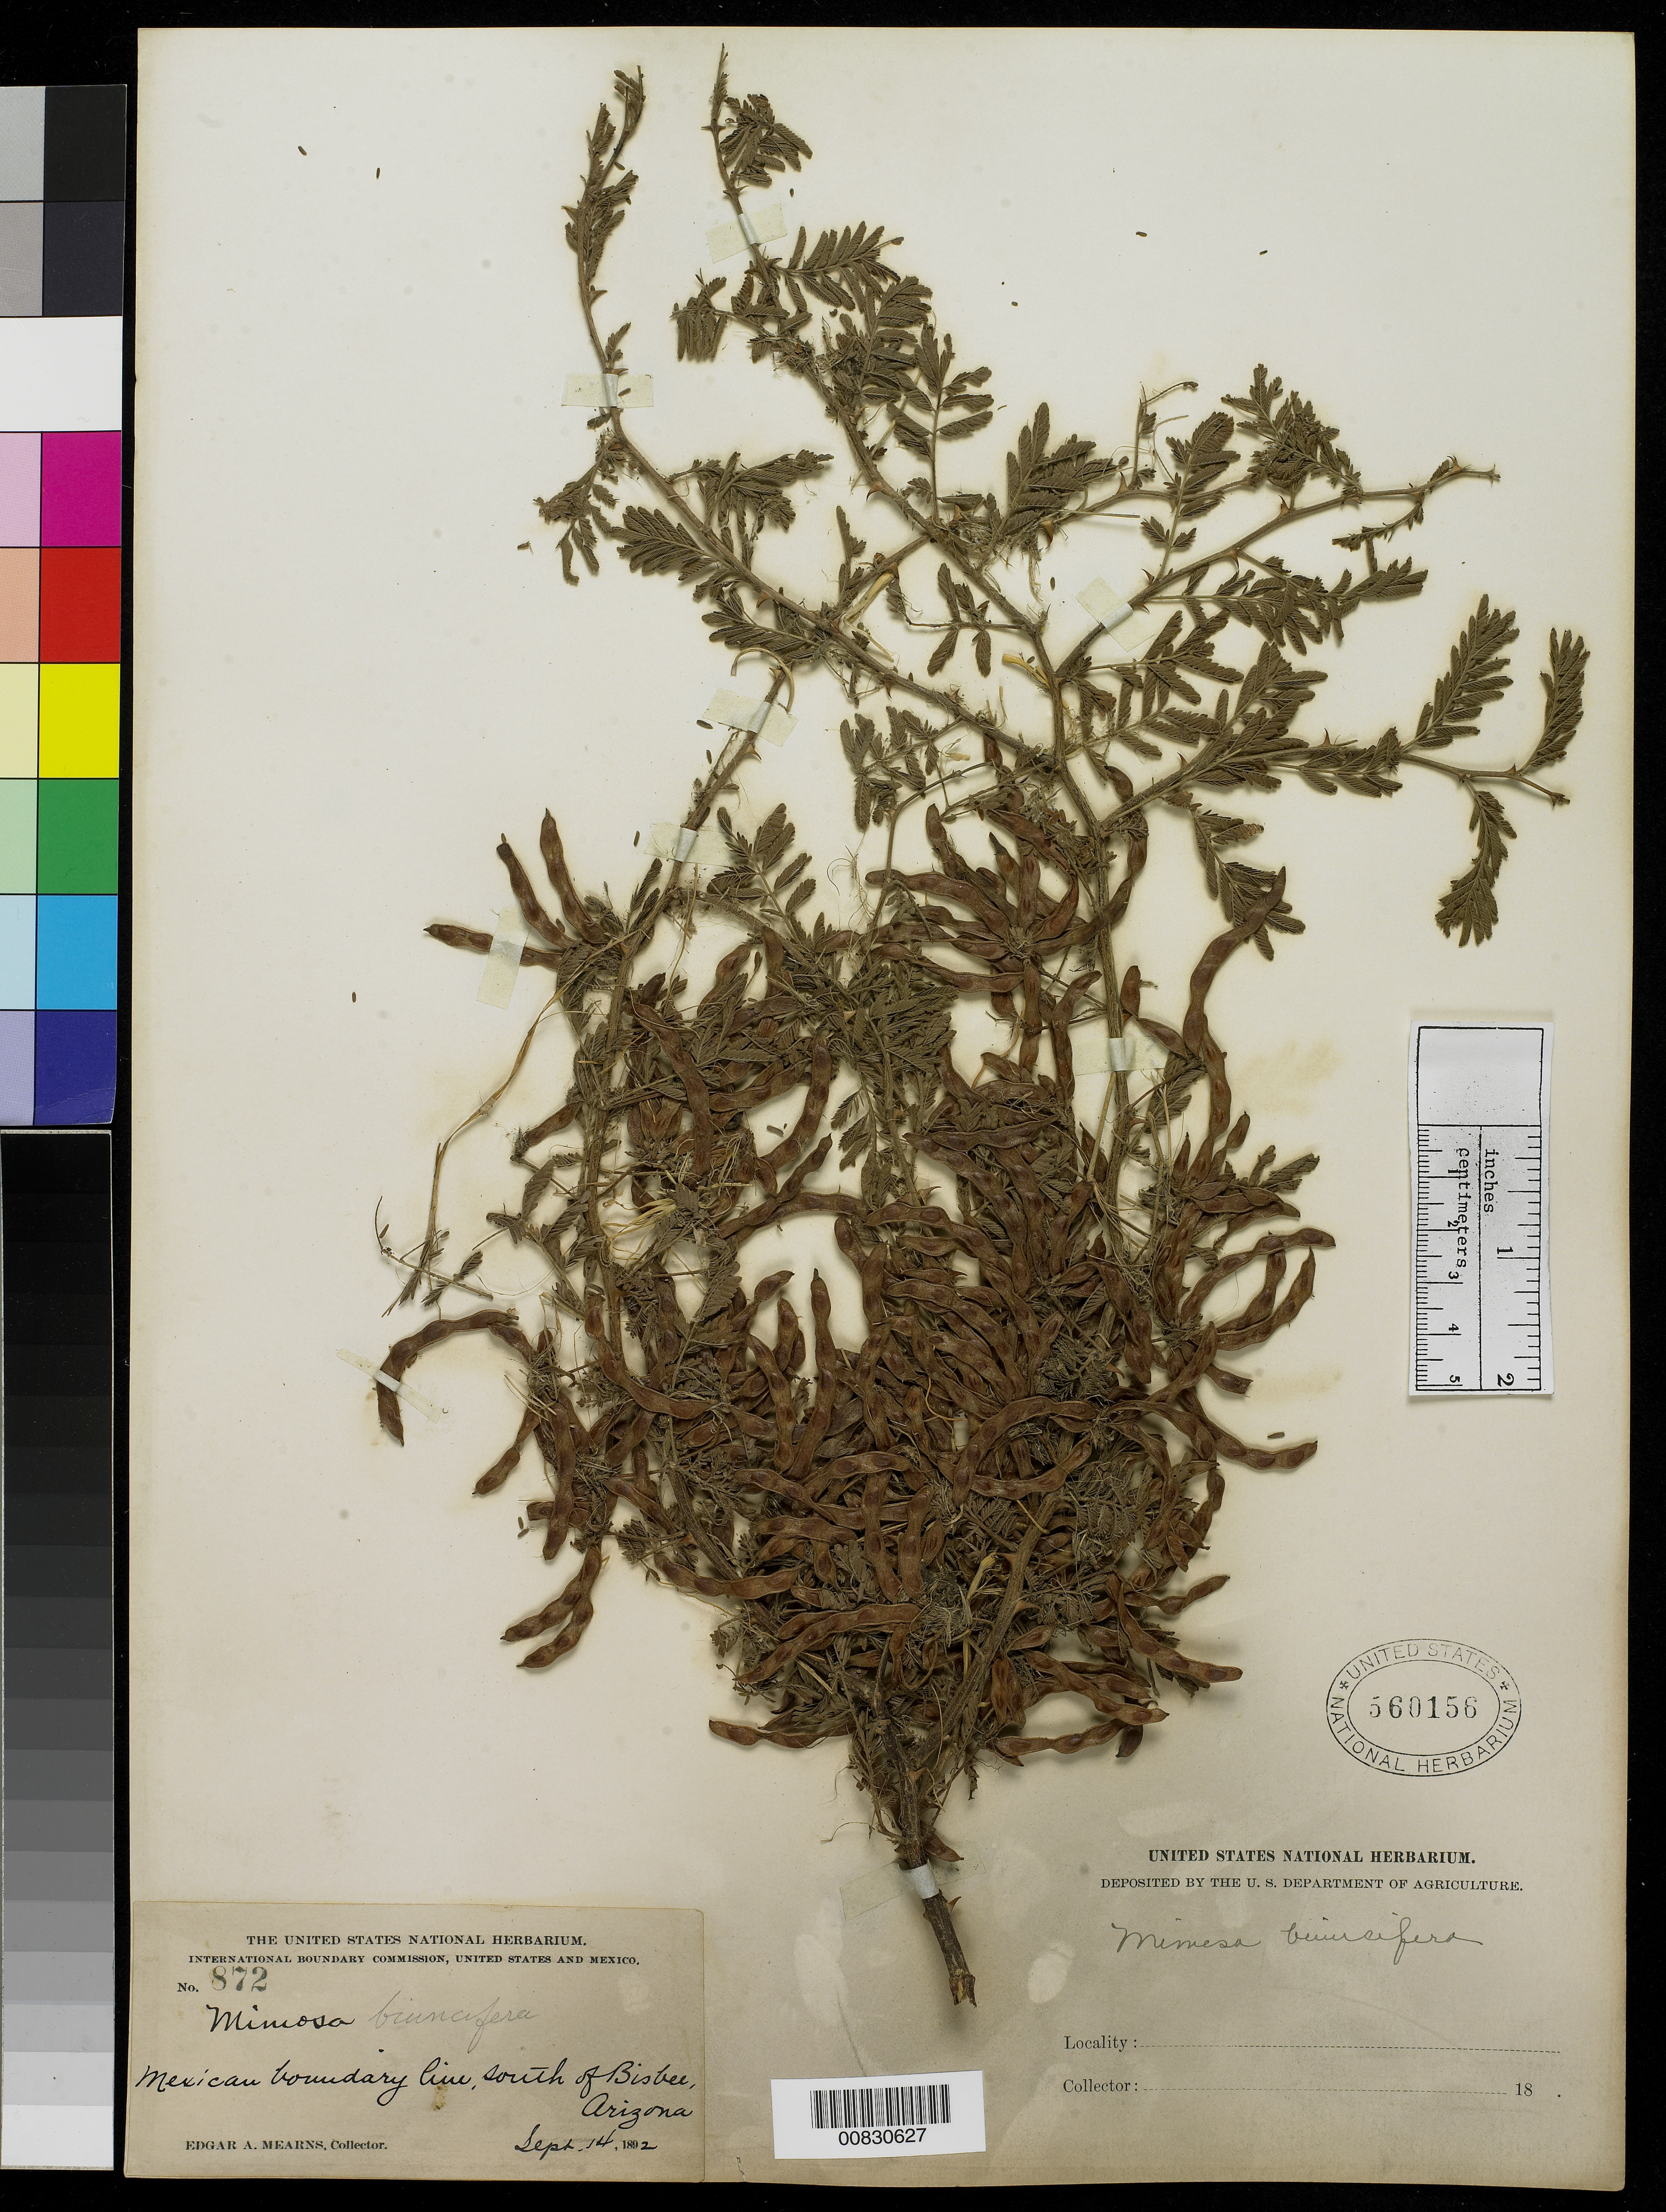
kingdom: Plantae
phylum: Tracheophyta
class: Magnoliopsida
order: Fabales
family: Fabaceae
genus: Mimosa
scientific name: Mimosa biuncifera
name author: Benth.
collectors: E. A. Mearns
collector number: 872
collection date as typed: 14 Sep 1892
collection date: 1892-09-14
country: United States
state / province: Arizona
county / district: Cochise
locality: Mexican Boundary Line, S of Bisbee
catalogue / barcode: US 560156